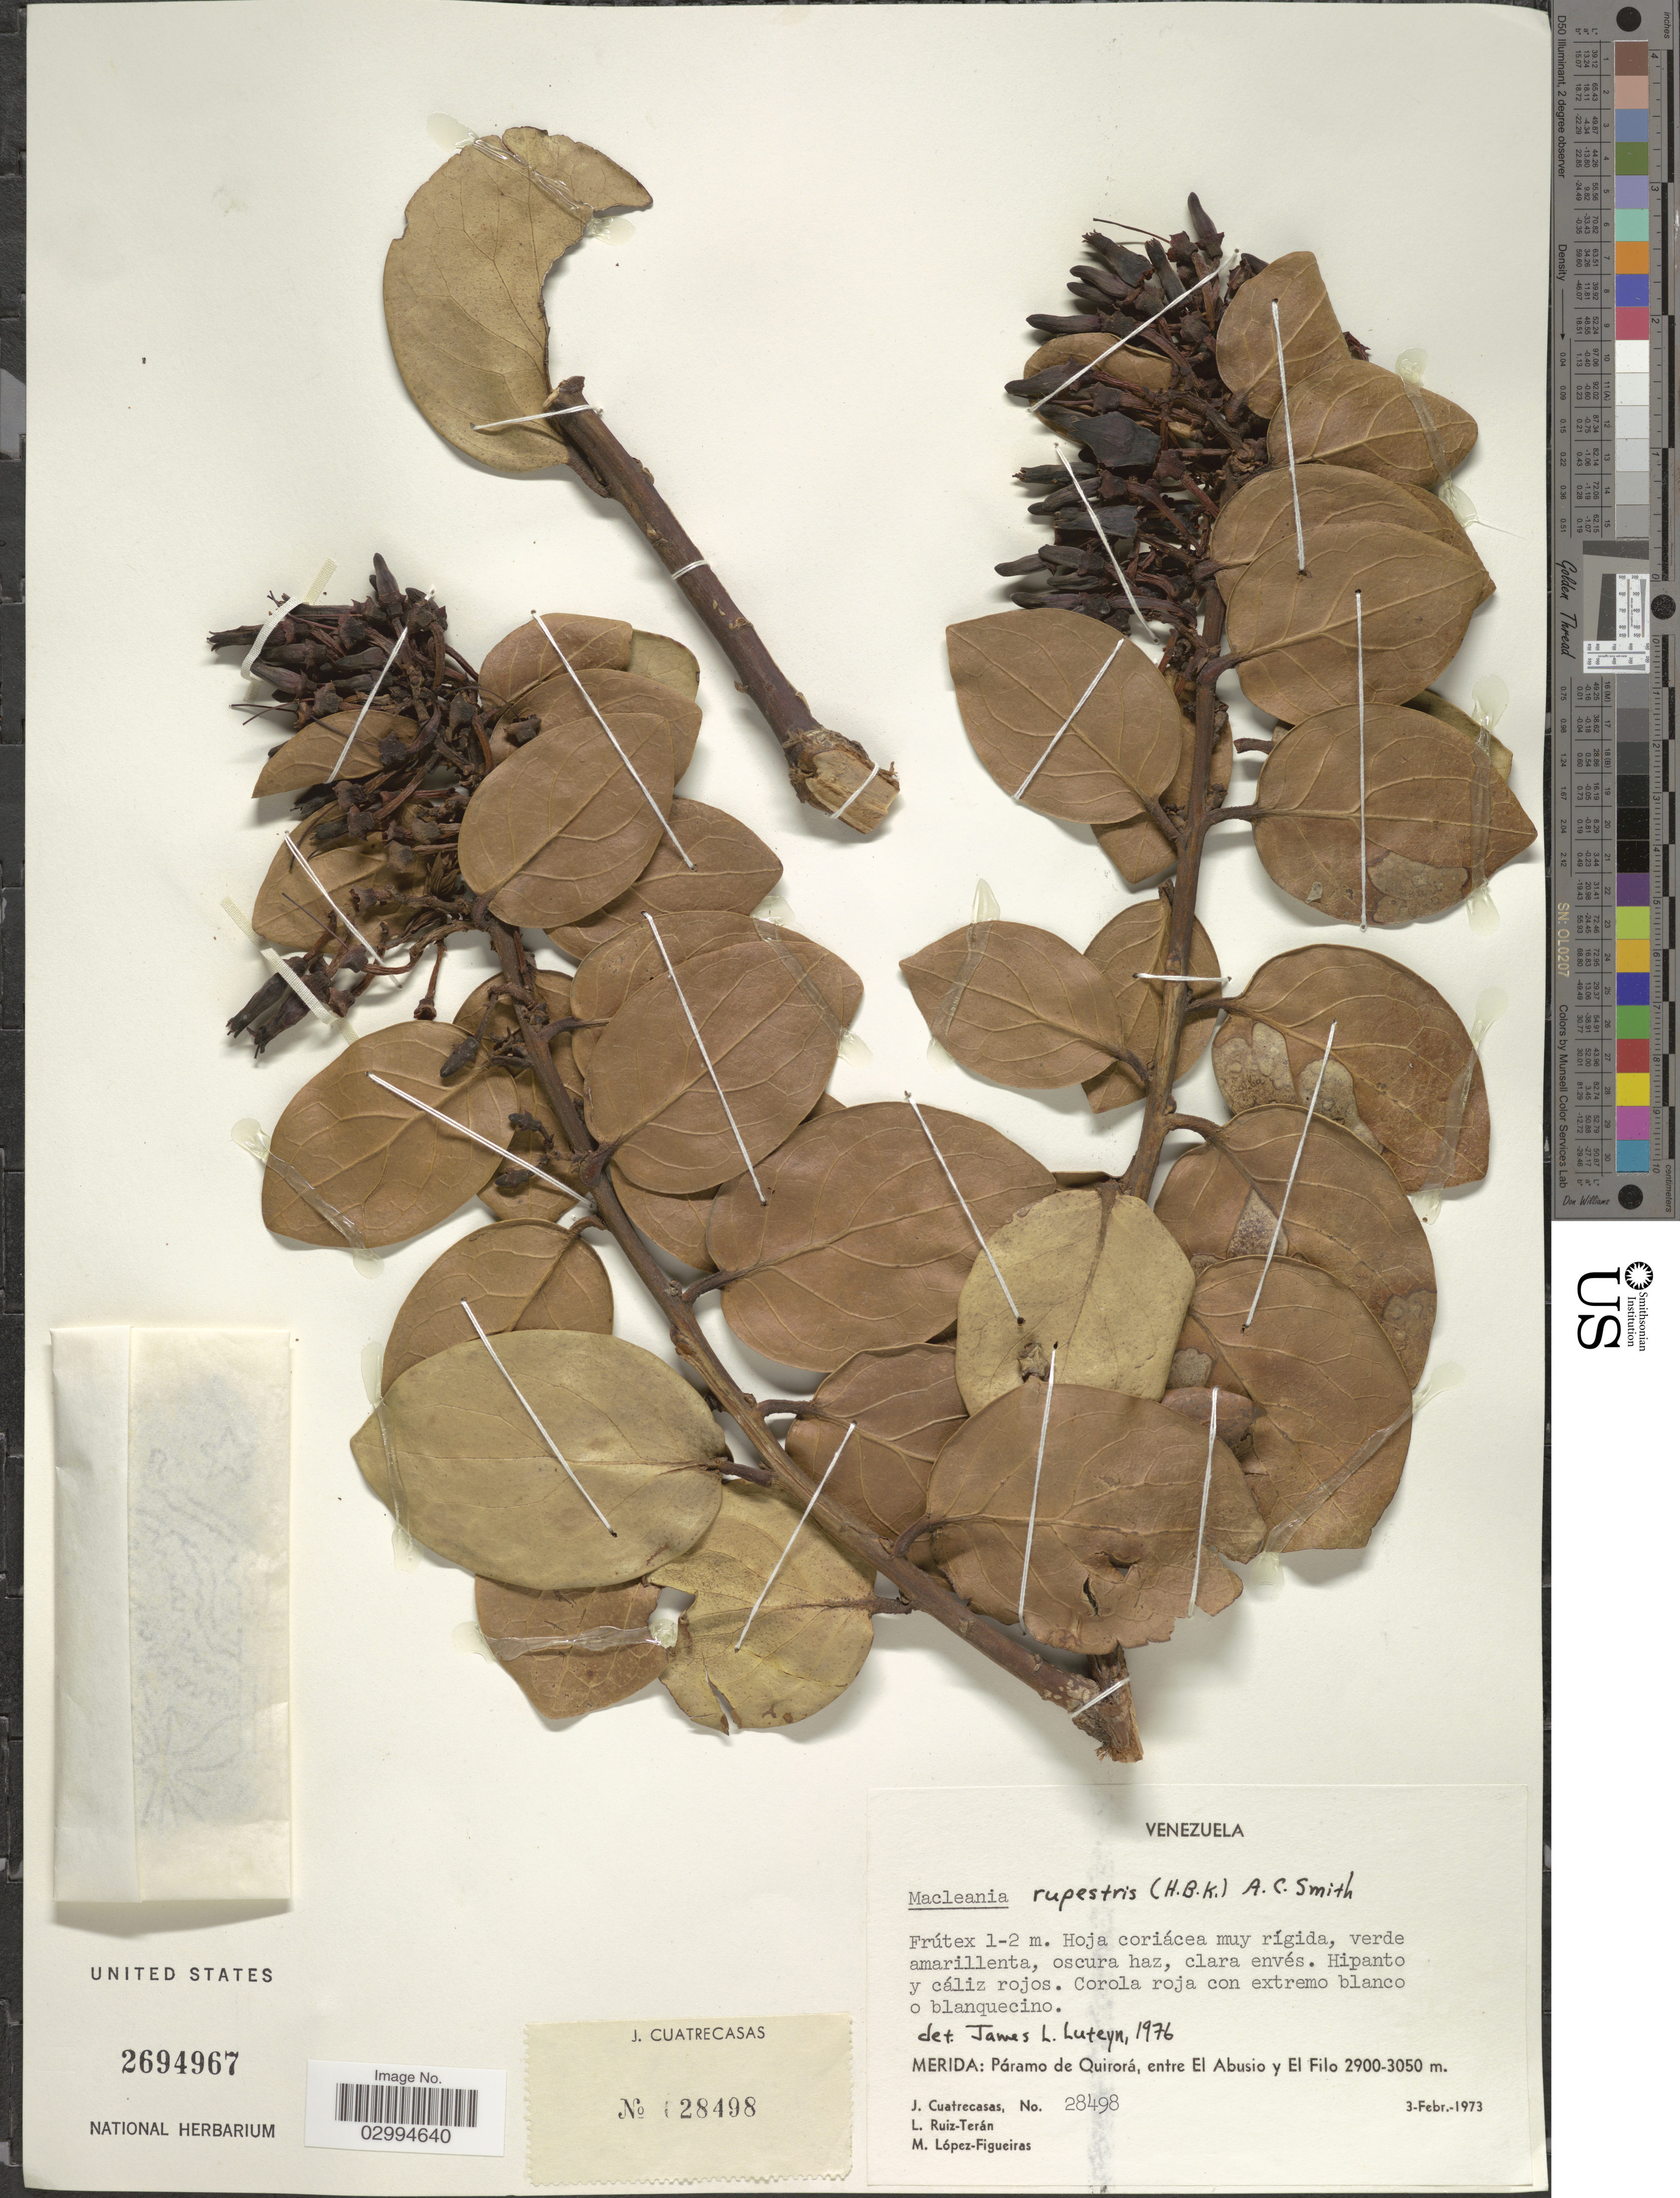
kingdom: Plantae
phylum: Tracheophyta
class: Magnoliopsida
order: Ericales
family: Ericaceae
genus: Macleania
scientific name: Macleania rupestris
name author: (Kunth) A.C. Sm.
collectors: J. Cuatrecasas, L. E. Ruíz-Terán & M. Lopéz-F.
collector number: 28498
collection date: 1973-02-03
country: Venezuela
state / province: Mérida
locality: Páramo de Quirorá, entre El Abusio y El Filo.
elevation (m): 2900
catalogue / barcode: US 2694967